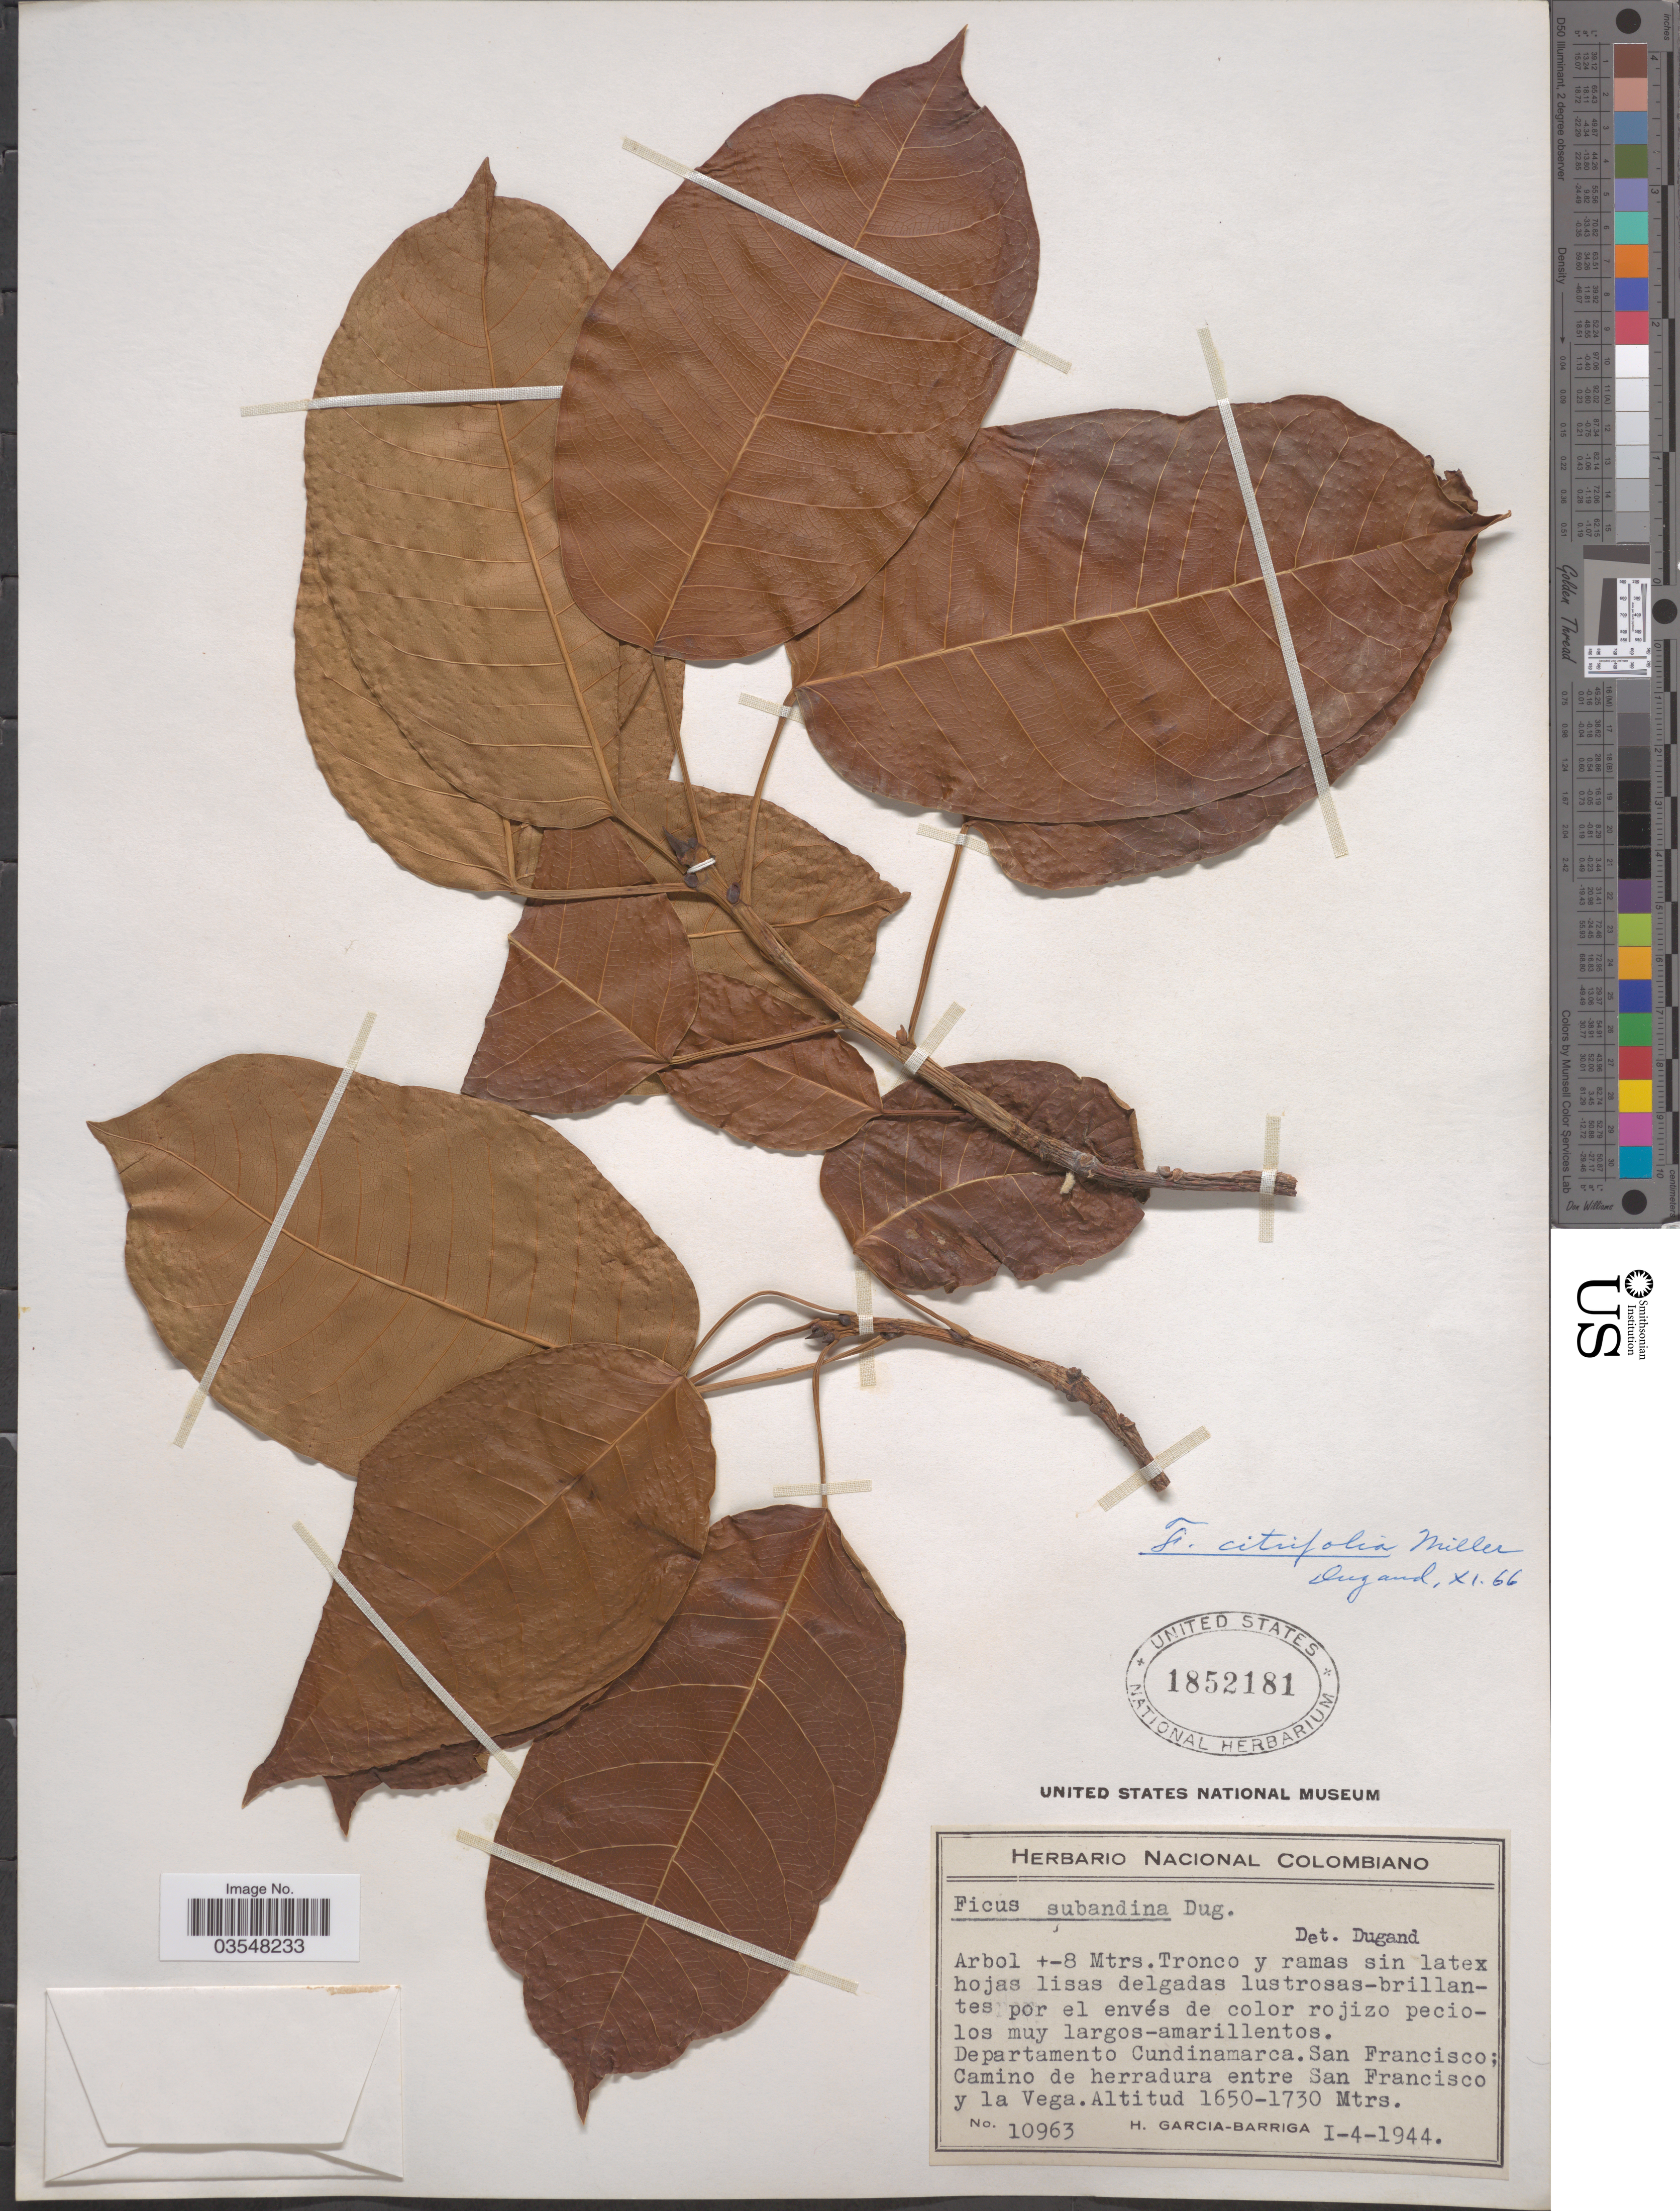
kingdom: Plantae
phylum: Tracheophyta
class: Magnoliopsida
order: Rosales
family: Moraceae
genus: Ficus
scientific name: Ficus citrifolia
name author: Mill.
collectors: H. García Barriga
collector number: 10963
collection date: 1944-04-01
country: Colombia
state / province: Cundinamarca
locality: Departamento Cundinamarca. San Francisco: Camino de herradura entre San Francisco y la Vega.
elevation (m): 1650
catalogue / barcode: US 1852181